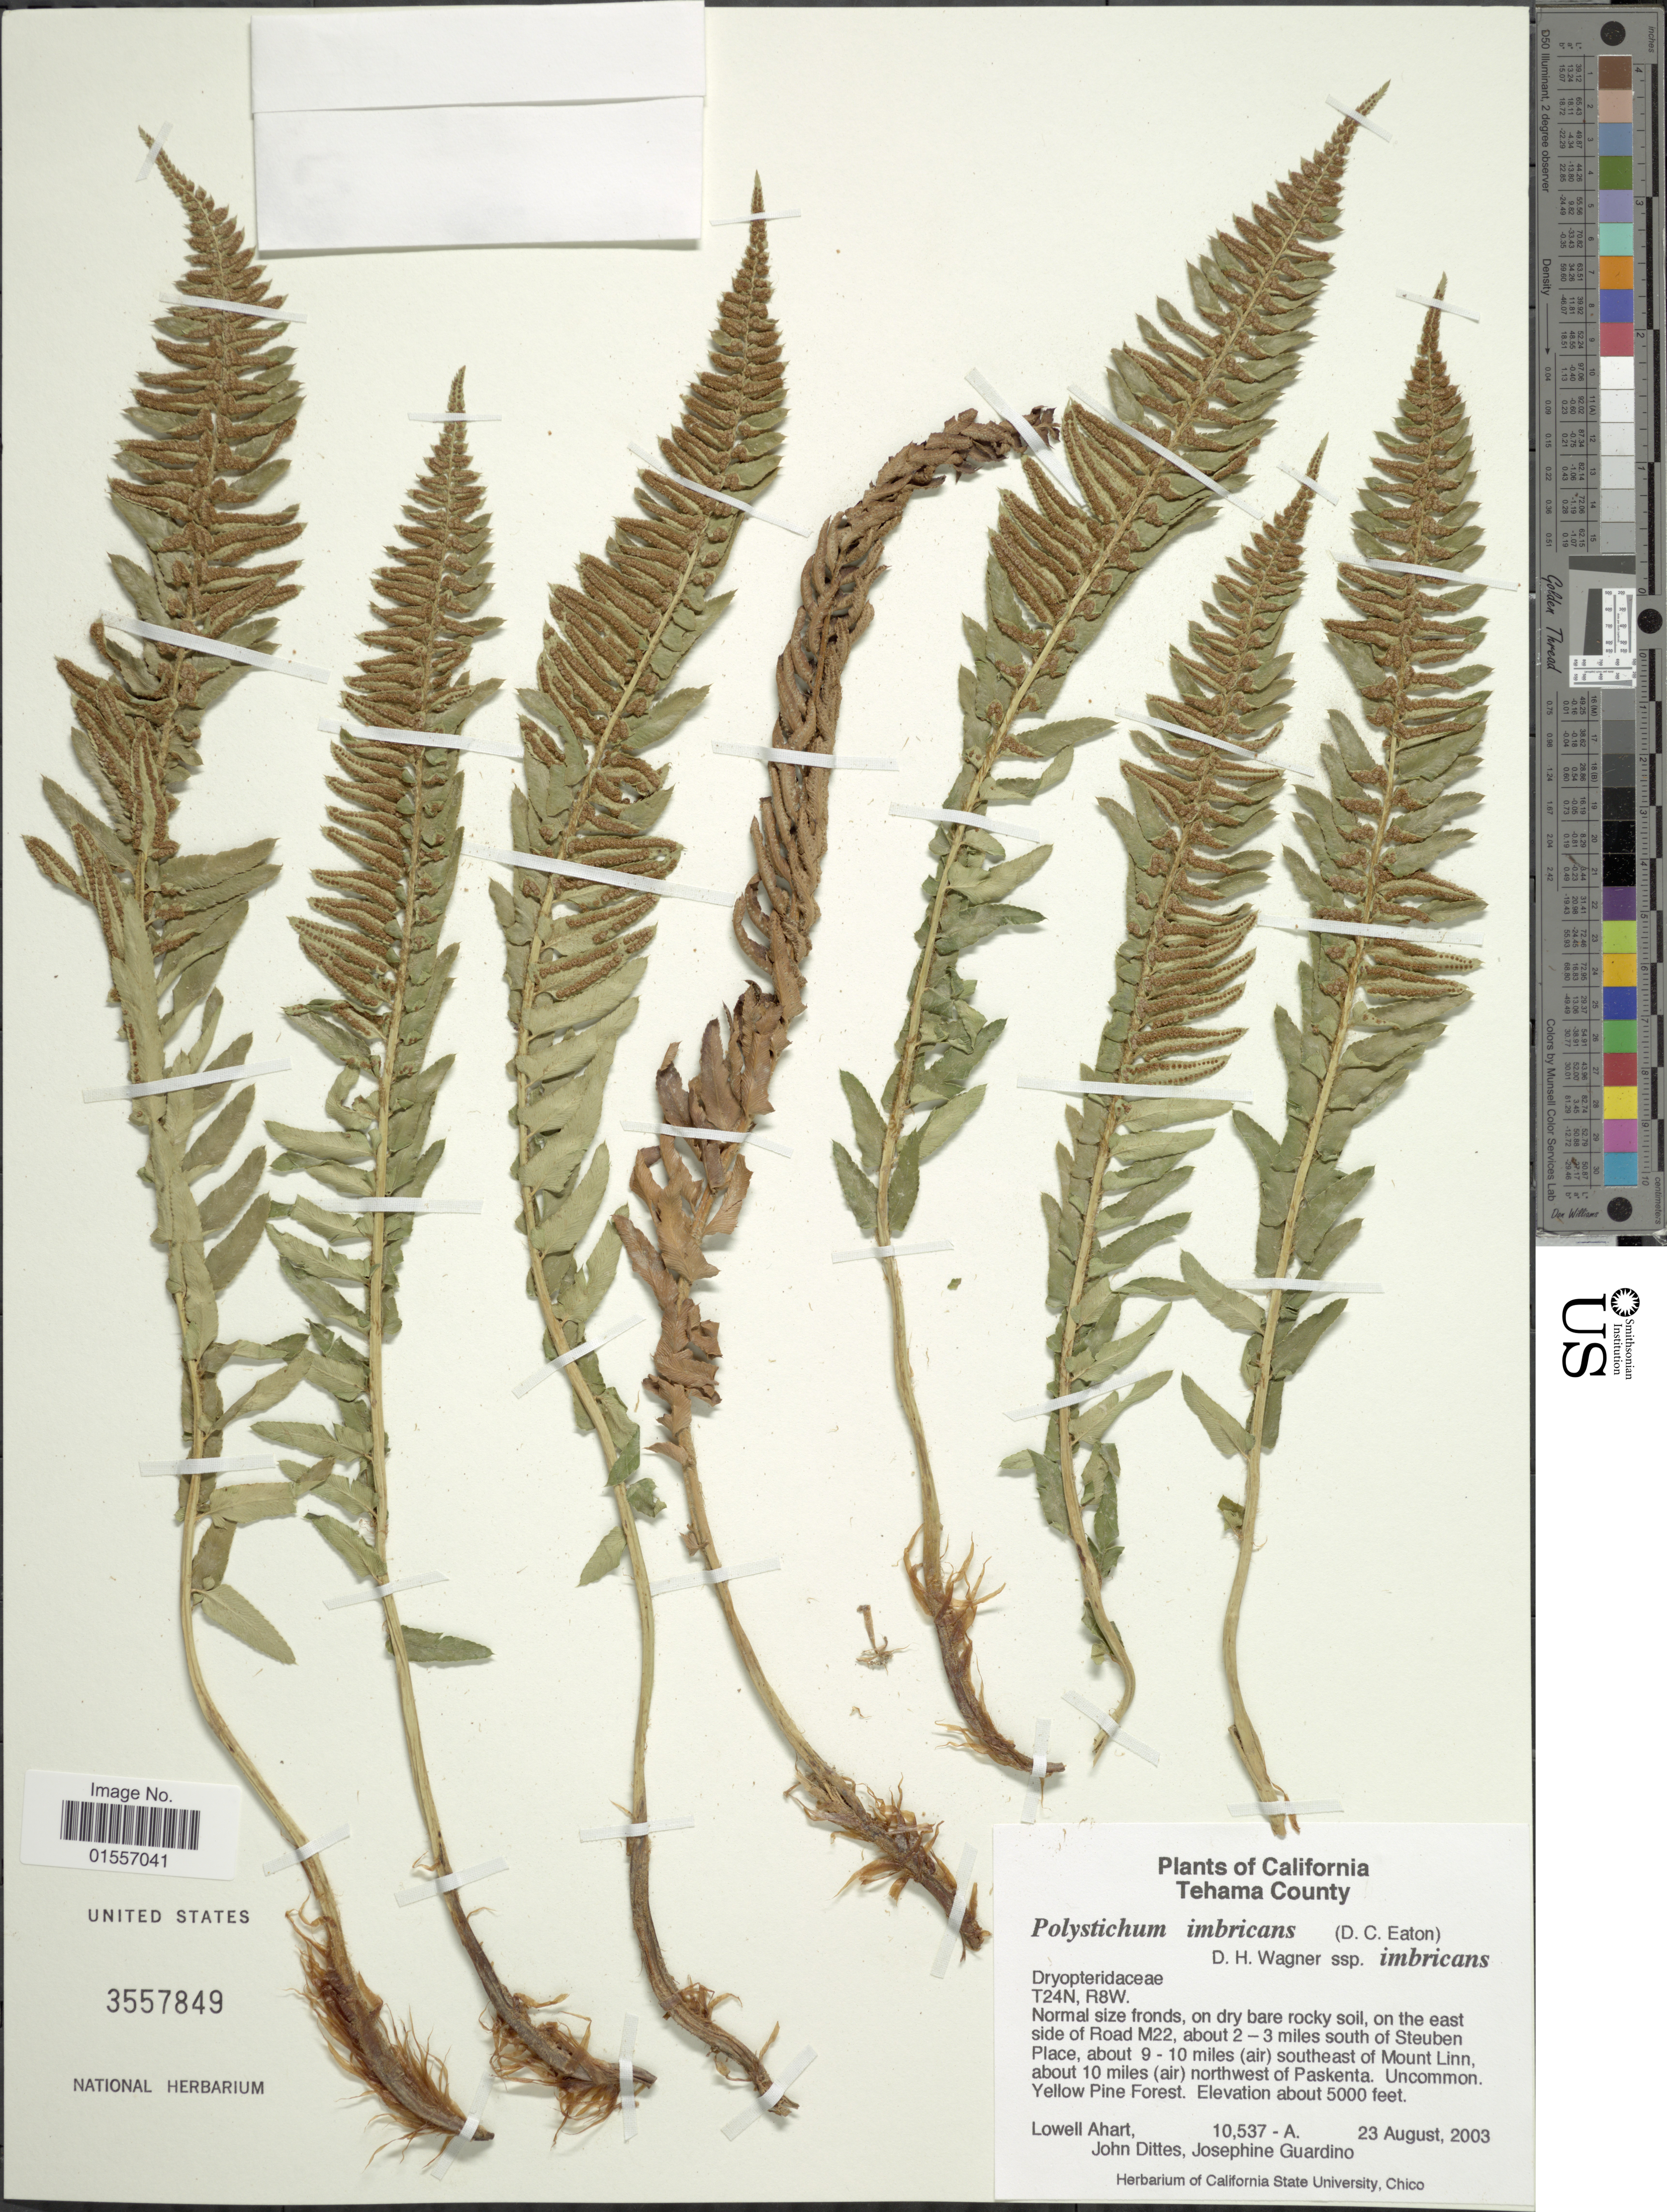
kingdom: Plantae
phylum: Tracheophyta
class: Polypodiopsida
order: Polypodiales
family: Dryopteridaceae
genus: Polystichum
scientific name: Polystichum imbricans subsp. imbricans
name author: (D.C. Eaton) D.H. Wagner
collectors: L. Ahart, J. Dittes & J. Guardino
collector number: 10537A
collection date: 2003-08-23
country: United States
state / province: California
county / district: Tehama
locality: Tehama County, T24N, R8W, on the east side of Road M22, about 2 - 3 miles south of Steuben Place, about 9 - 10 miles (air) southeast of Mount Linn, about 10 miles (air) northwest of Paskenta, Yellow Pine Forest.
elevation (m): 1524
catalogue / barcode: US 3557849